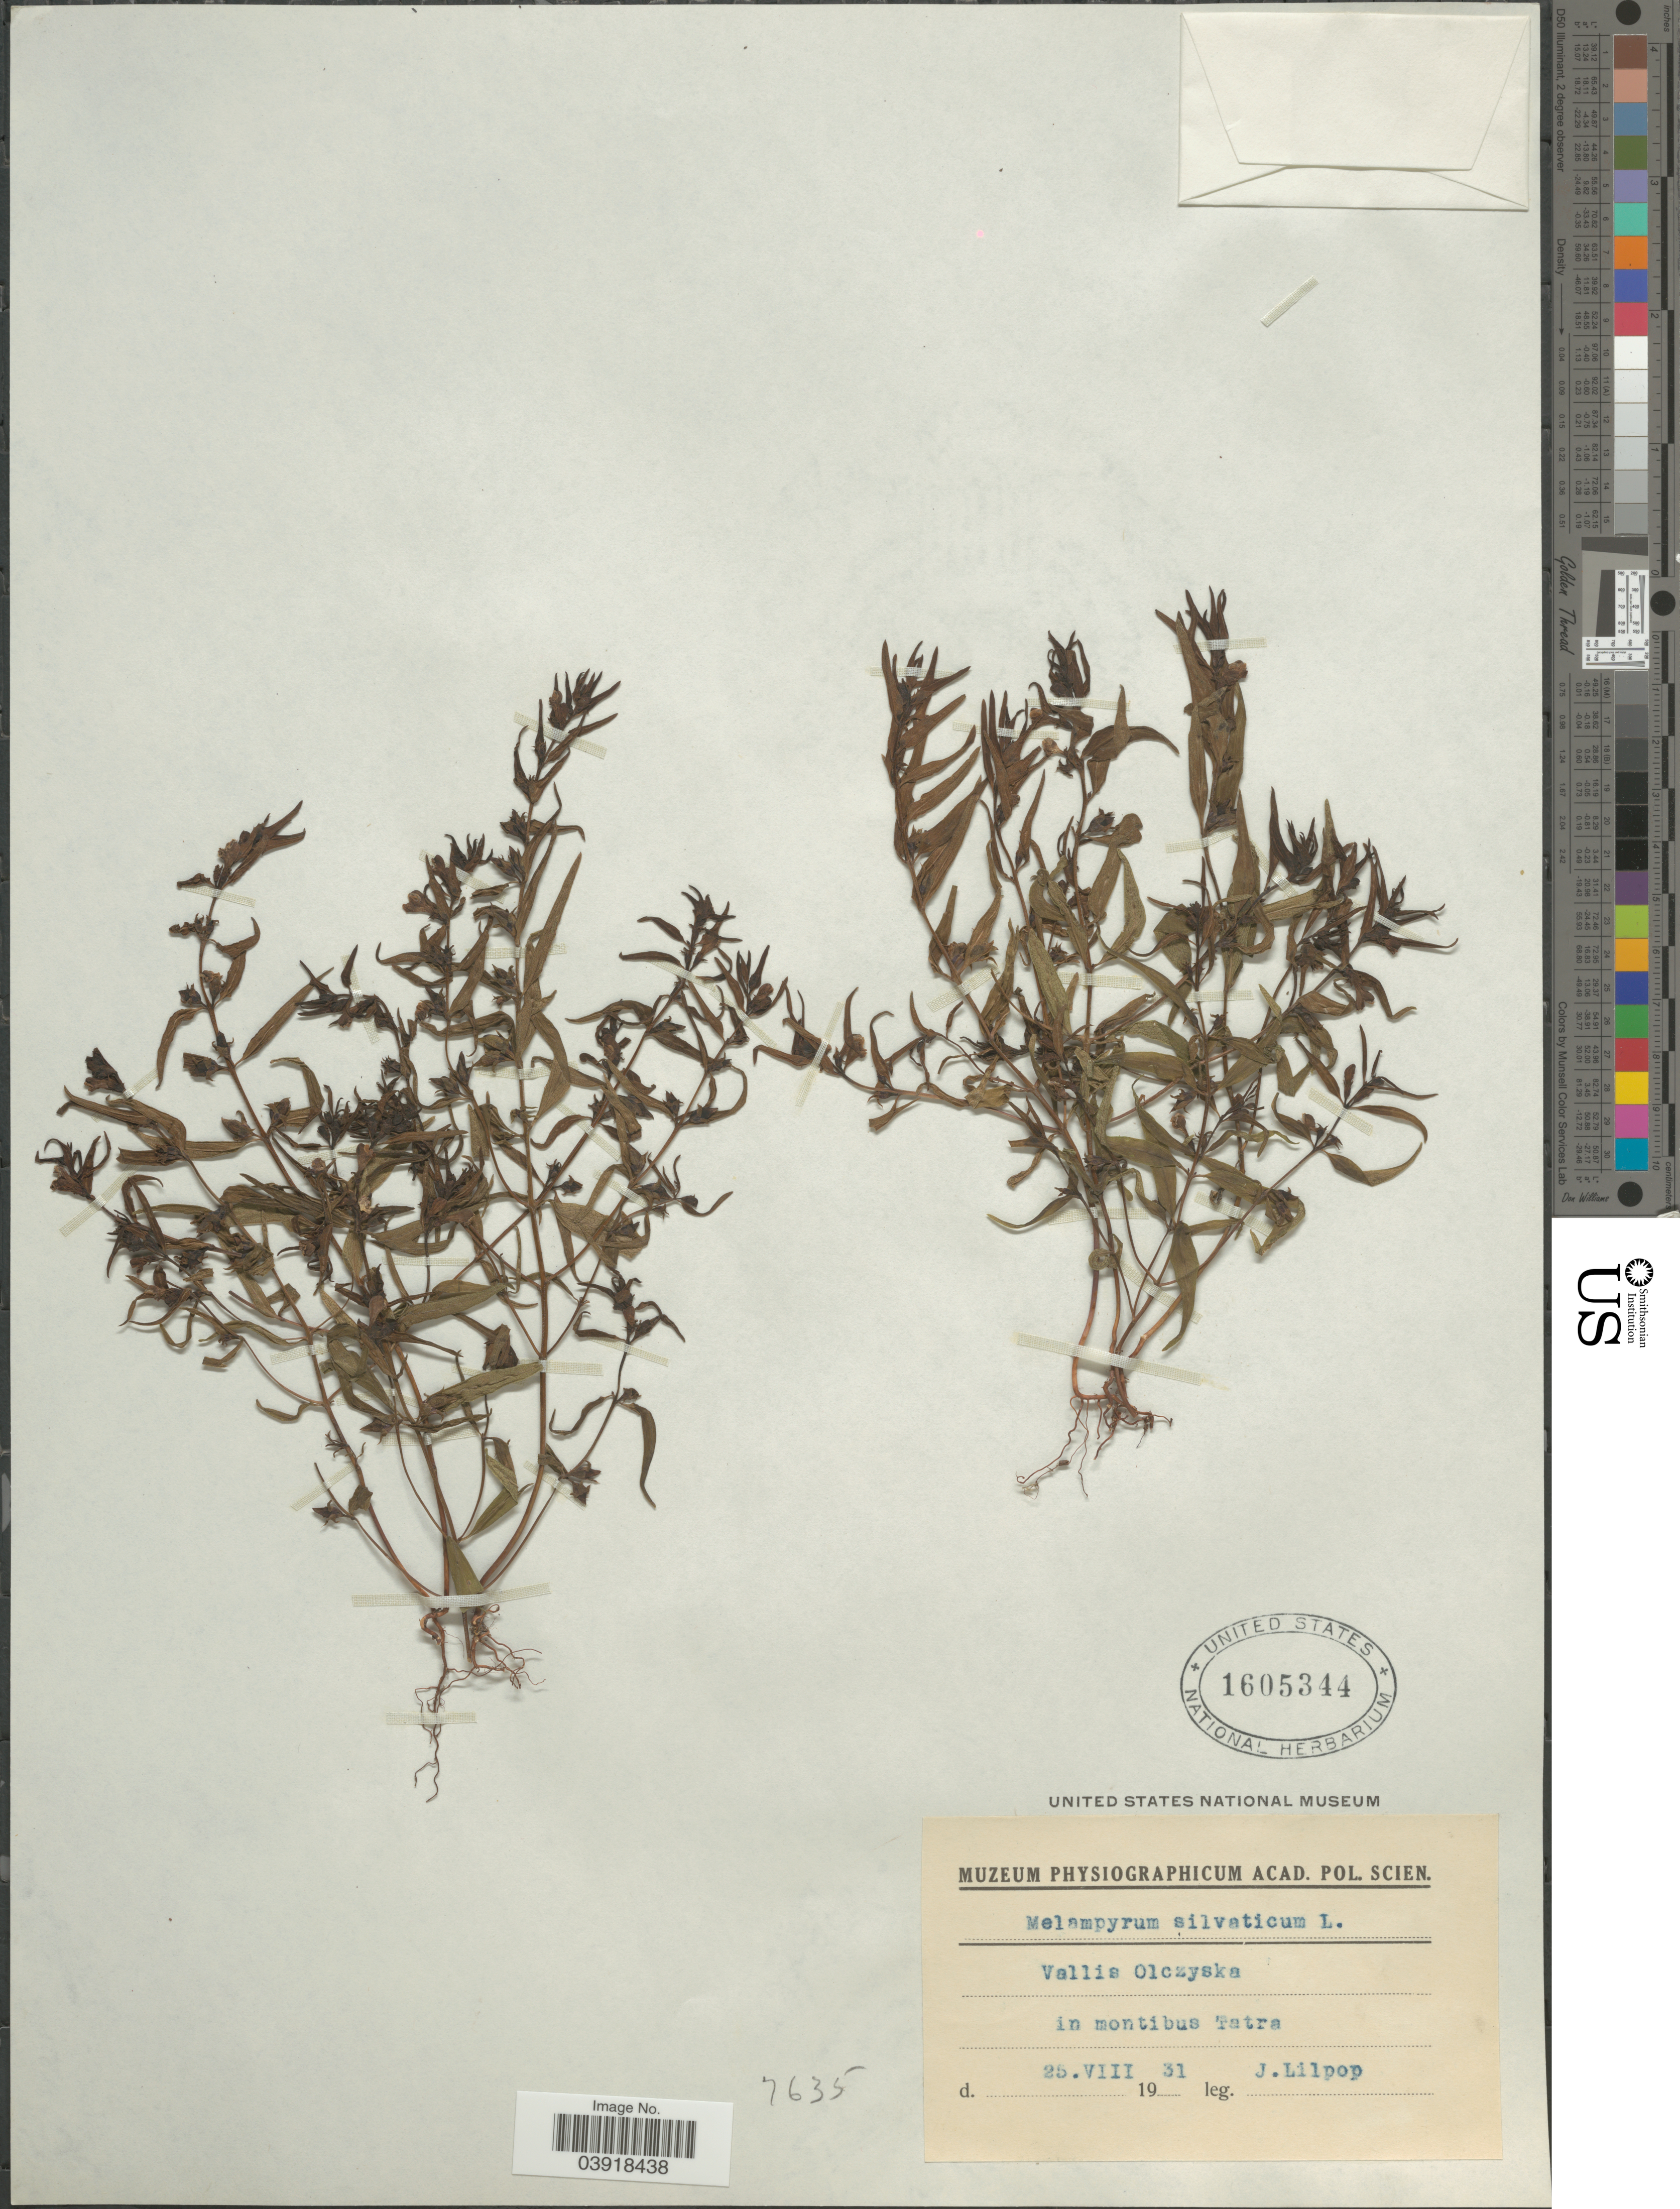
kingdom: Plantae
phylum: Tracheophyta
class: Magnoliopsida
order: Lamiales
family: Orobanchaceae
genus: Melampyrum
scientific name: Melampyrum sylvaticum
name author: L.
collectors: J. Lilpop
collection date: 1931-08-25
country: Poland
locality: Vallis Olczyska in montibus Tatra.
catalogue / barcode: US 1605344